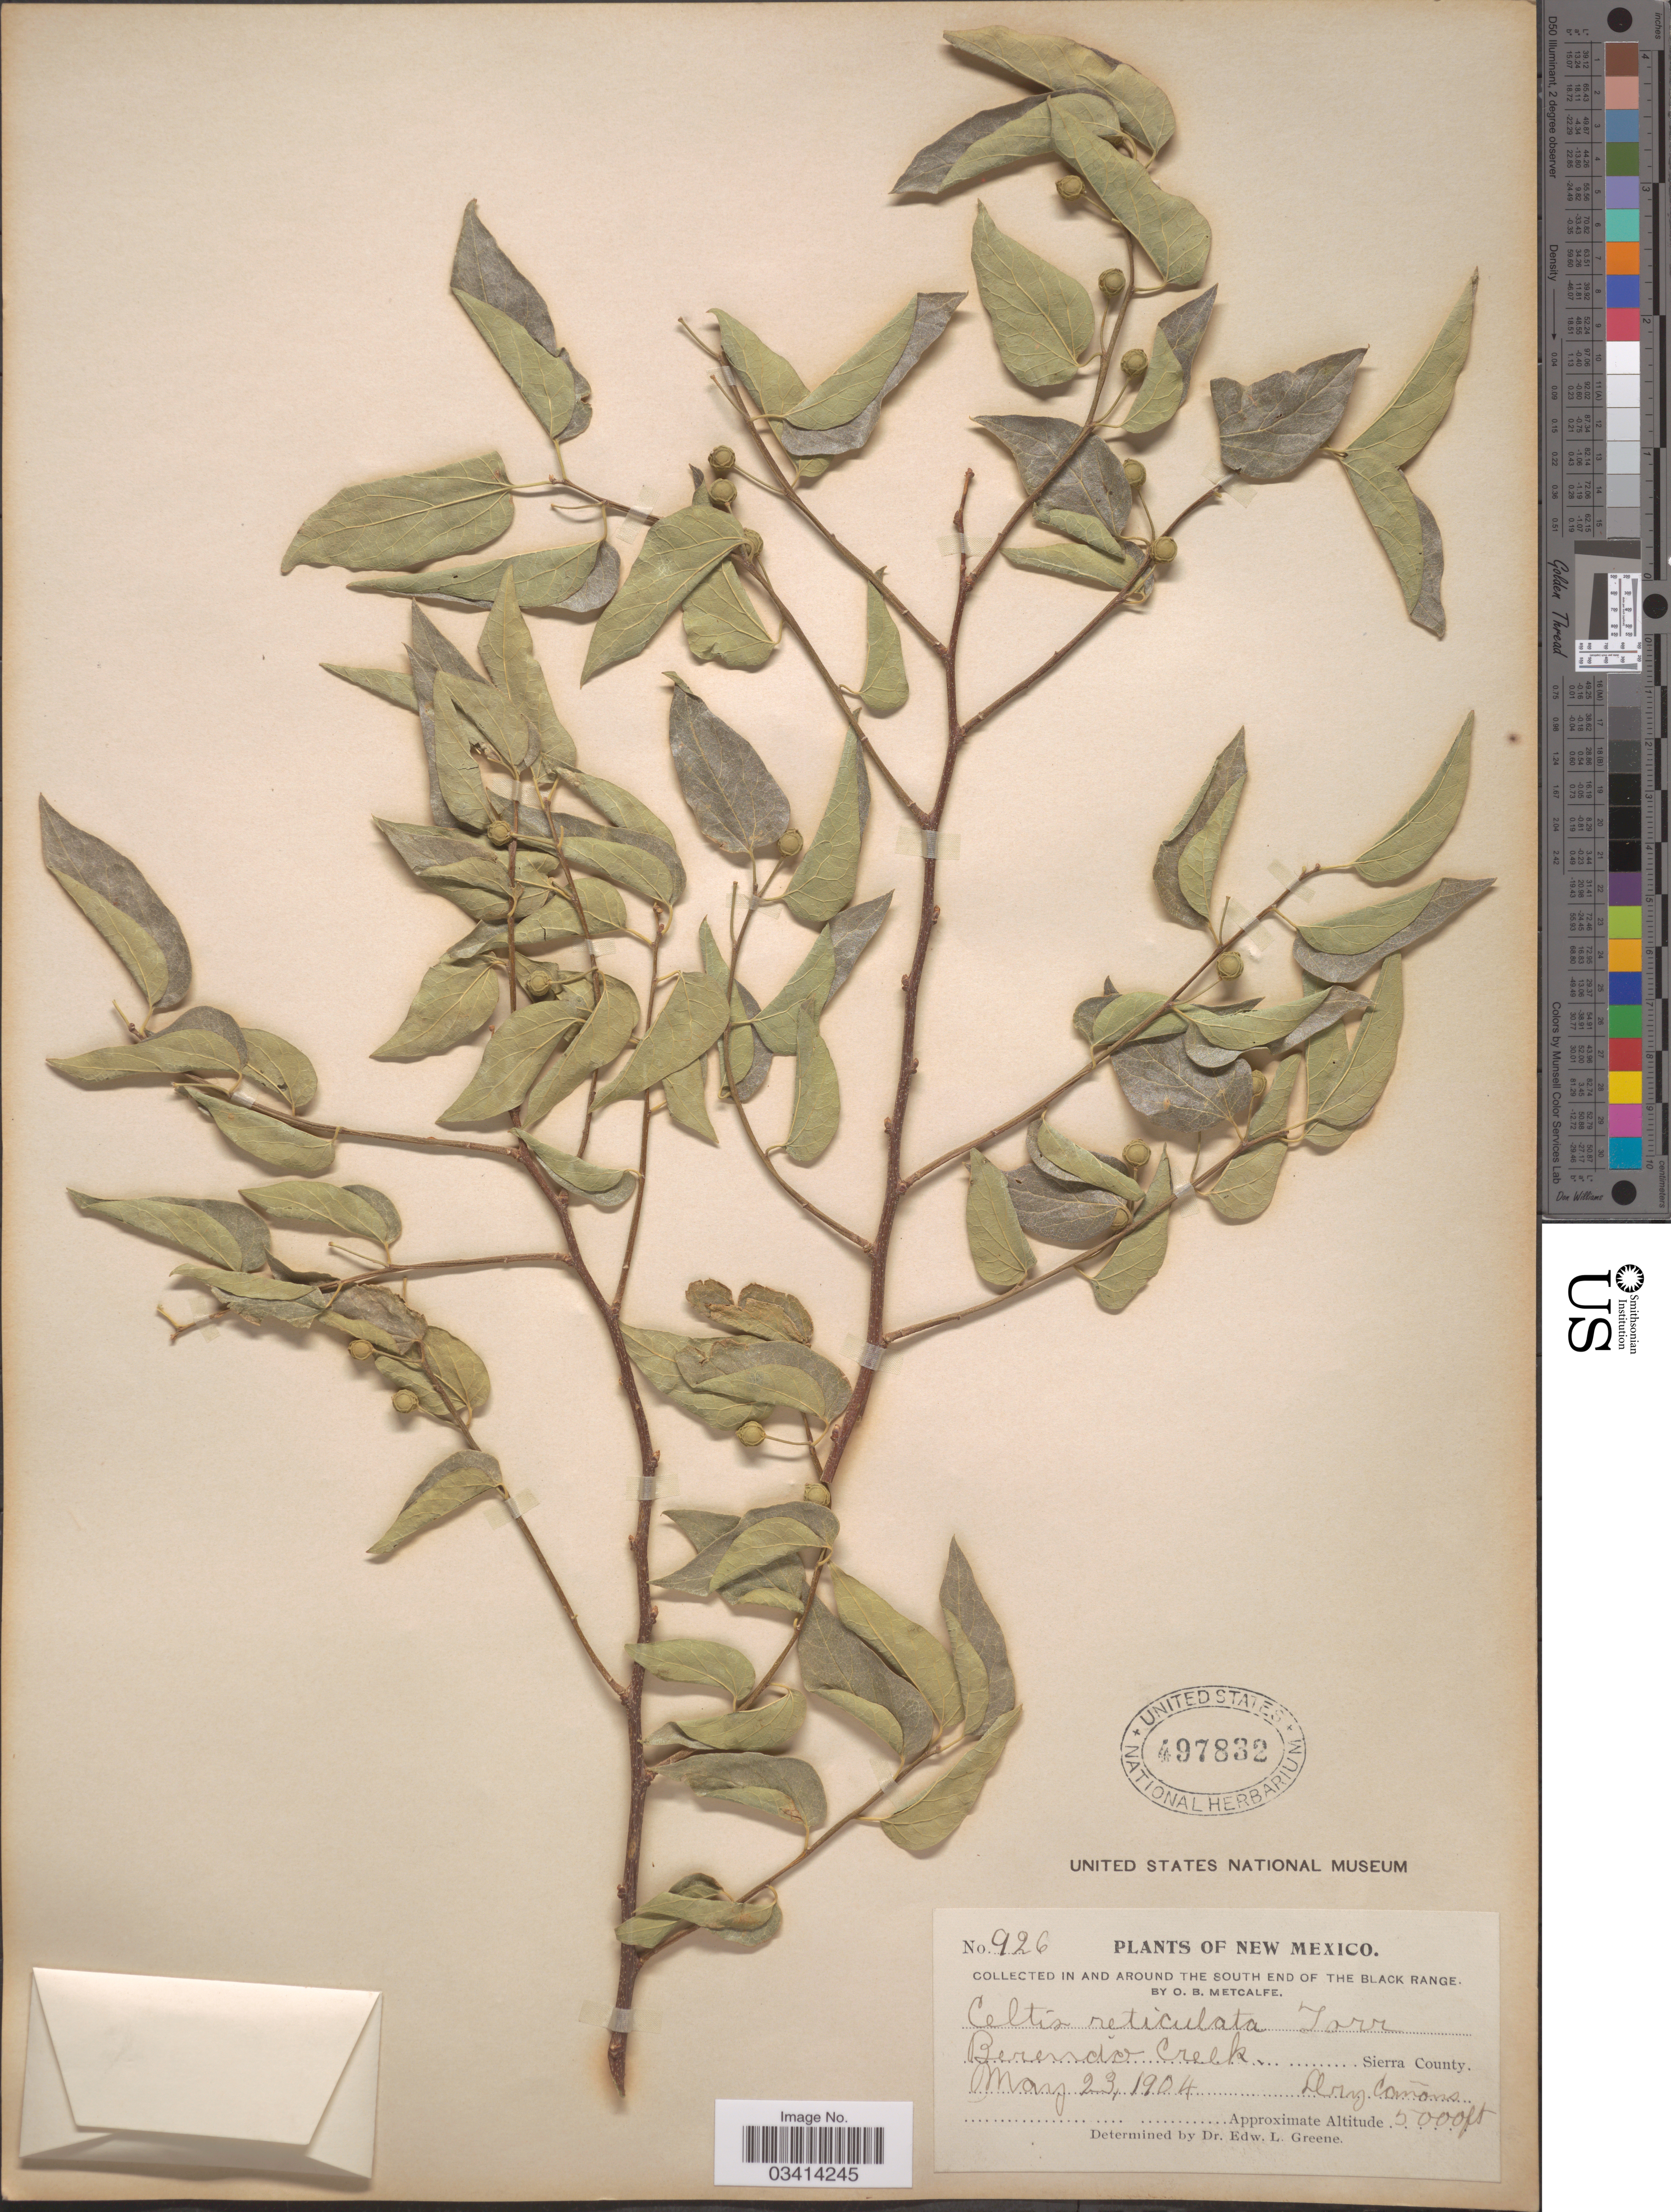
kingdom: Plantae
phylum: Tracheophyta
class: Magnoliopsida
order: Rosales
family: Cannabaceae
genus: Celtis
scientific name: Celtis reticulata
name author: Torr.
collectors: O. B. Metcalfe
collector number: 926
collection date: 1904-05-23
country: United States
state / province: New Mexico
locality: In and around the south end of the Black Range. Berendo Creek Sierra County.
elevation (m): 1524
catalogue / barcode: US 497832